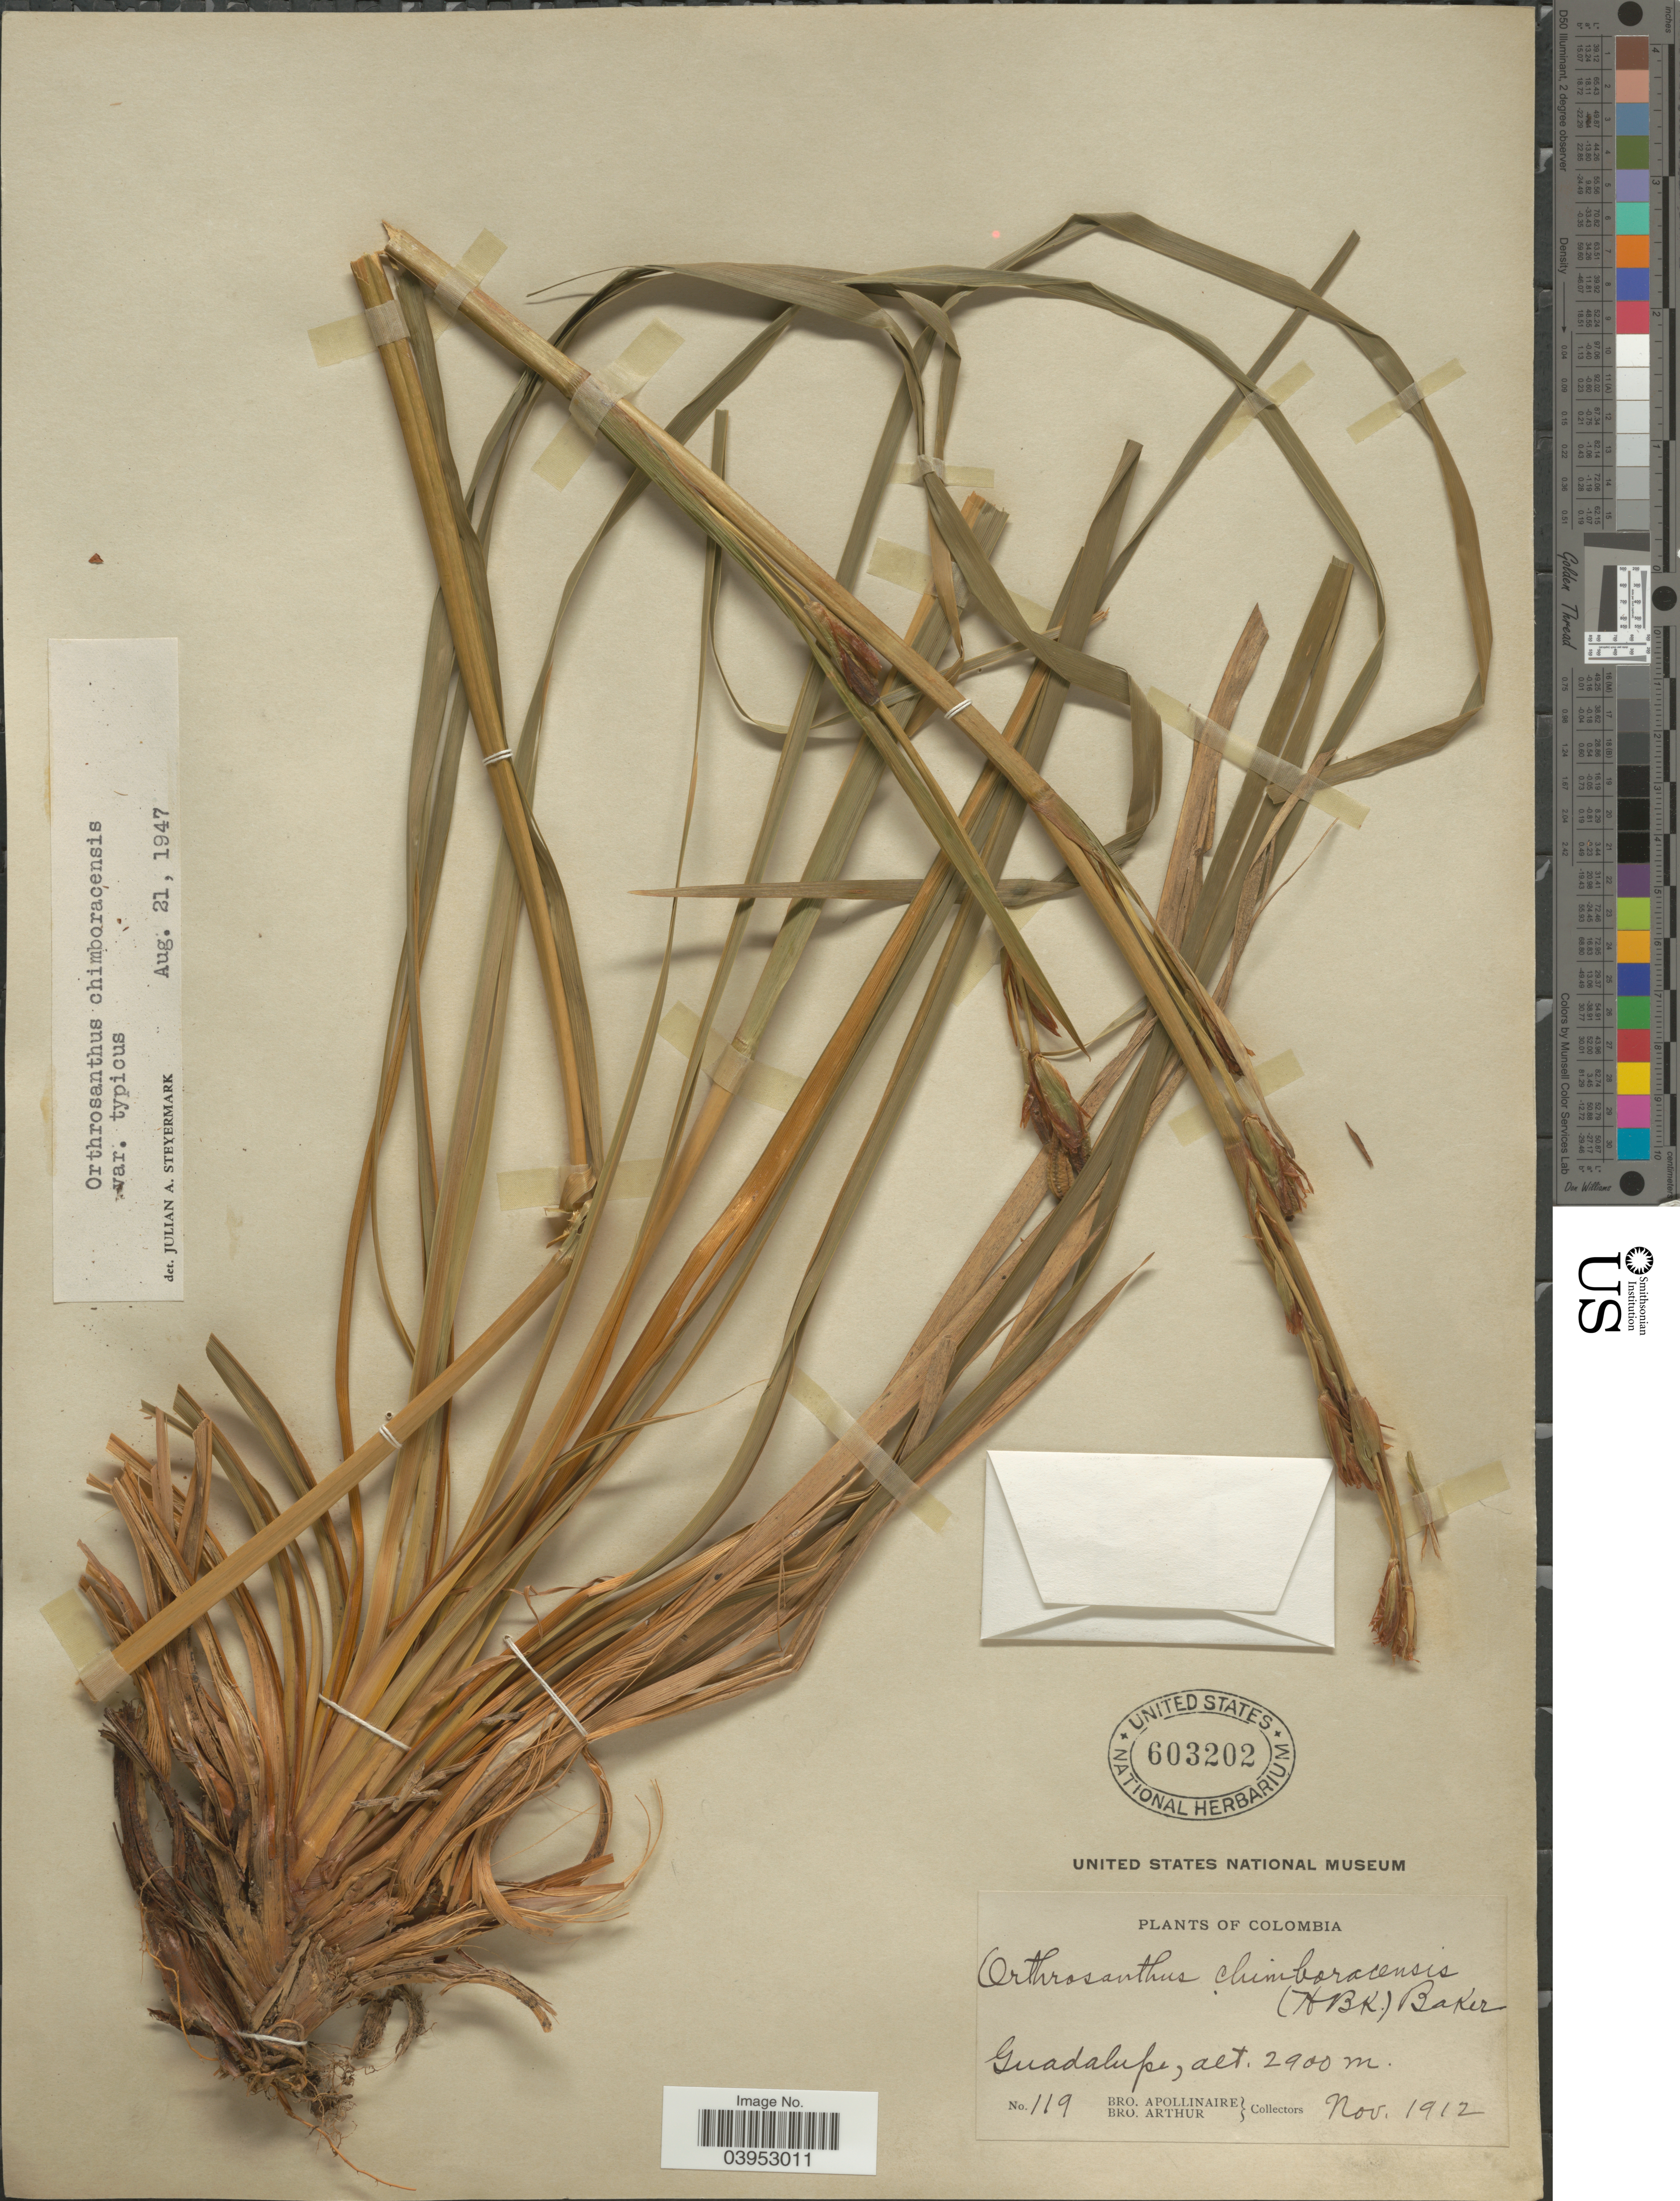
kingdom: Plantae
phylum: Tracheophyta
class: Liliopsida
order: Asparagales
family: Iridaceae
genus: Orthrosanthus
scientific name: Orthrosanthus chimboracensis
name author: (Kunth) Baker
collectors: Bro. Apollinaire & Bro. Arthur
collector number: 119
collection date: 1912-11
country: Colombia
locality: Guadalupe.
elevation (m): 2900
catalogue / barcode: US 603202